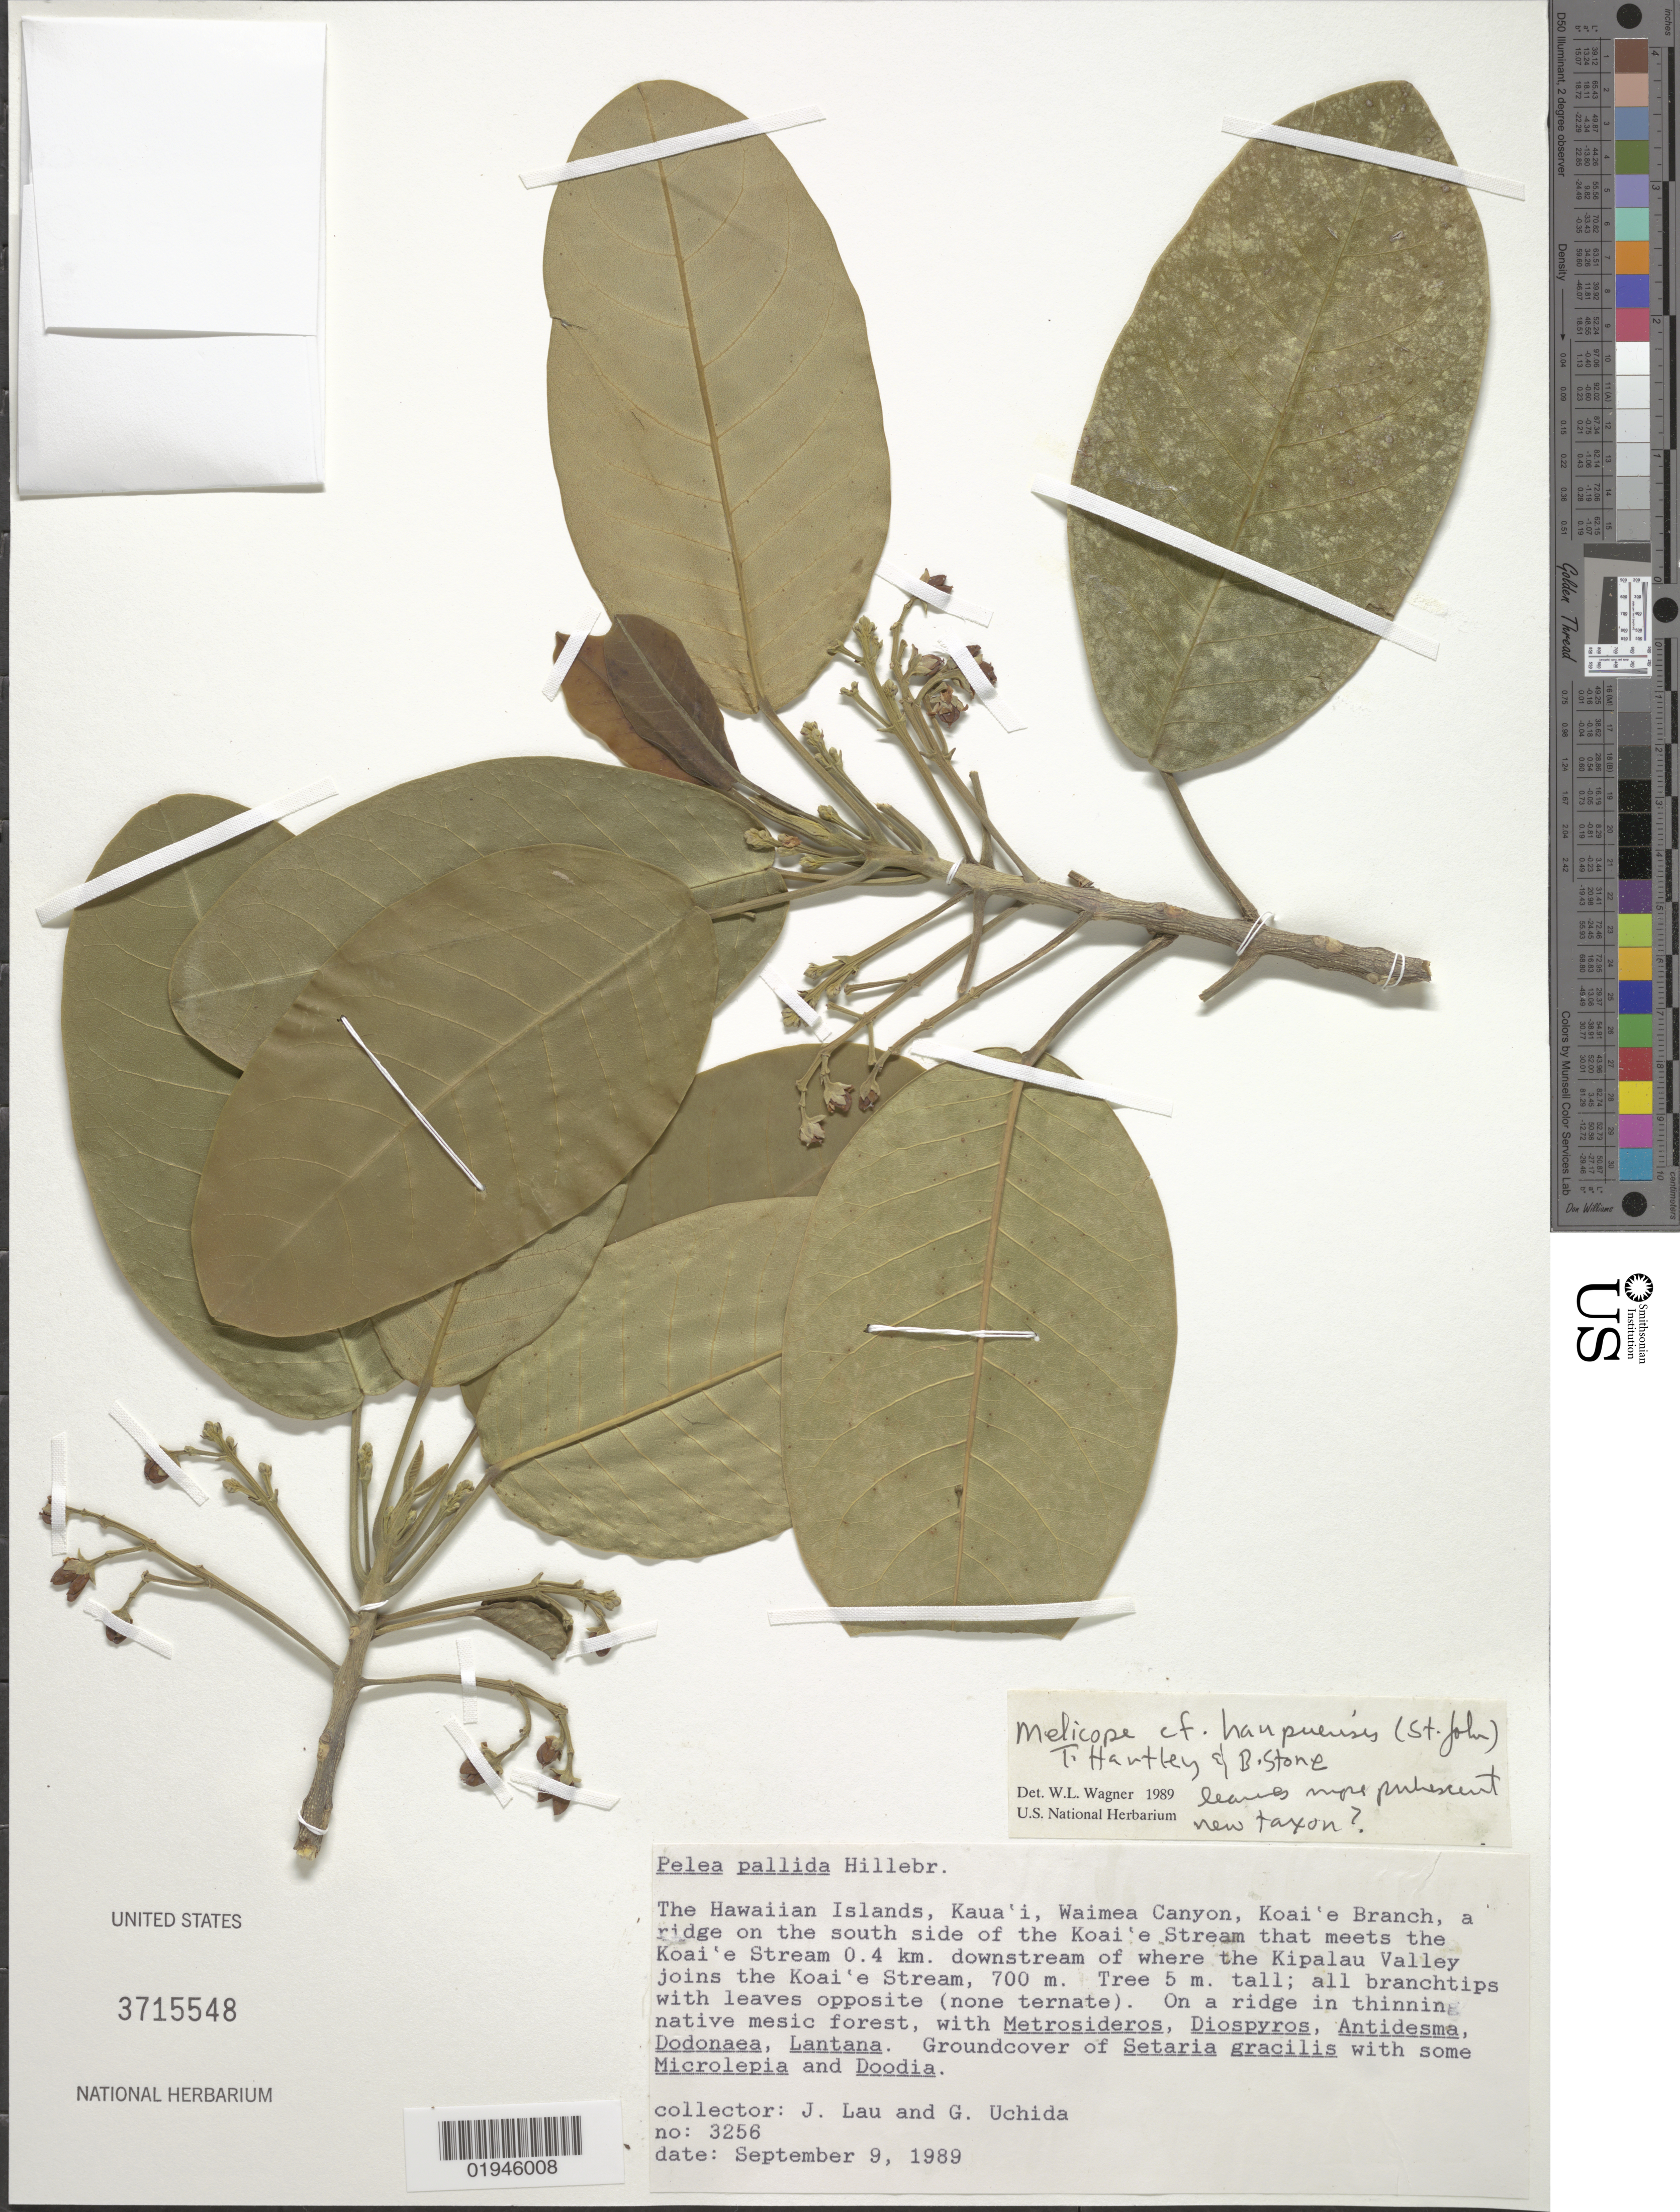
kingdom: Plantae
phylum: Tracheophyta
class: Magnoliopsida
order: Sapindales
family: Rutaceae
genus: Melicope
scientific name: Melicope haupuensis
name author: (H. St. John) T.G. Hartley & B.C. Stone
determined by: Wagner, W. L., (BOT), Smithsonian Institution - National Museum of Natural History (UNITED STATES)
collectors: J. Lau & G. Uchida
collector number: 3256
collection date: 1989-09-09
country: United States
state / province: Hawaii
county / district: Kauai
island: Kaua'i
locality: Waimea Canyon, Koai'i Branch, a ridge on the south side of the Koai'e Stream that meets the Koai'e Stream 0.4 km downstream of where the Kipalau Valley joins the Koai'e Stream.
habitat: Thinning native mesic forest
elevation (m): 700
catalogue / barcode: US 3715548